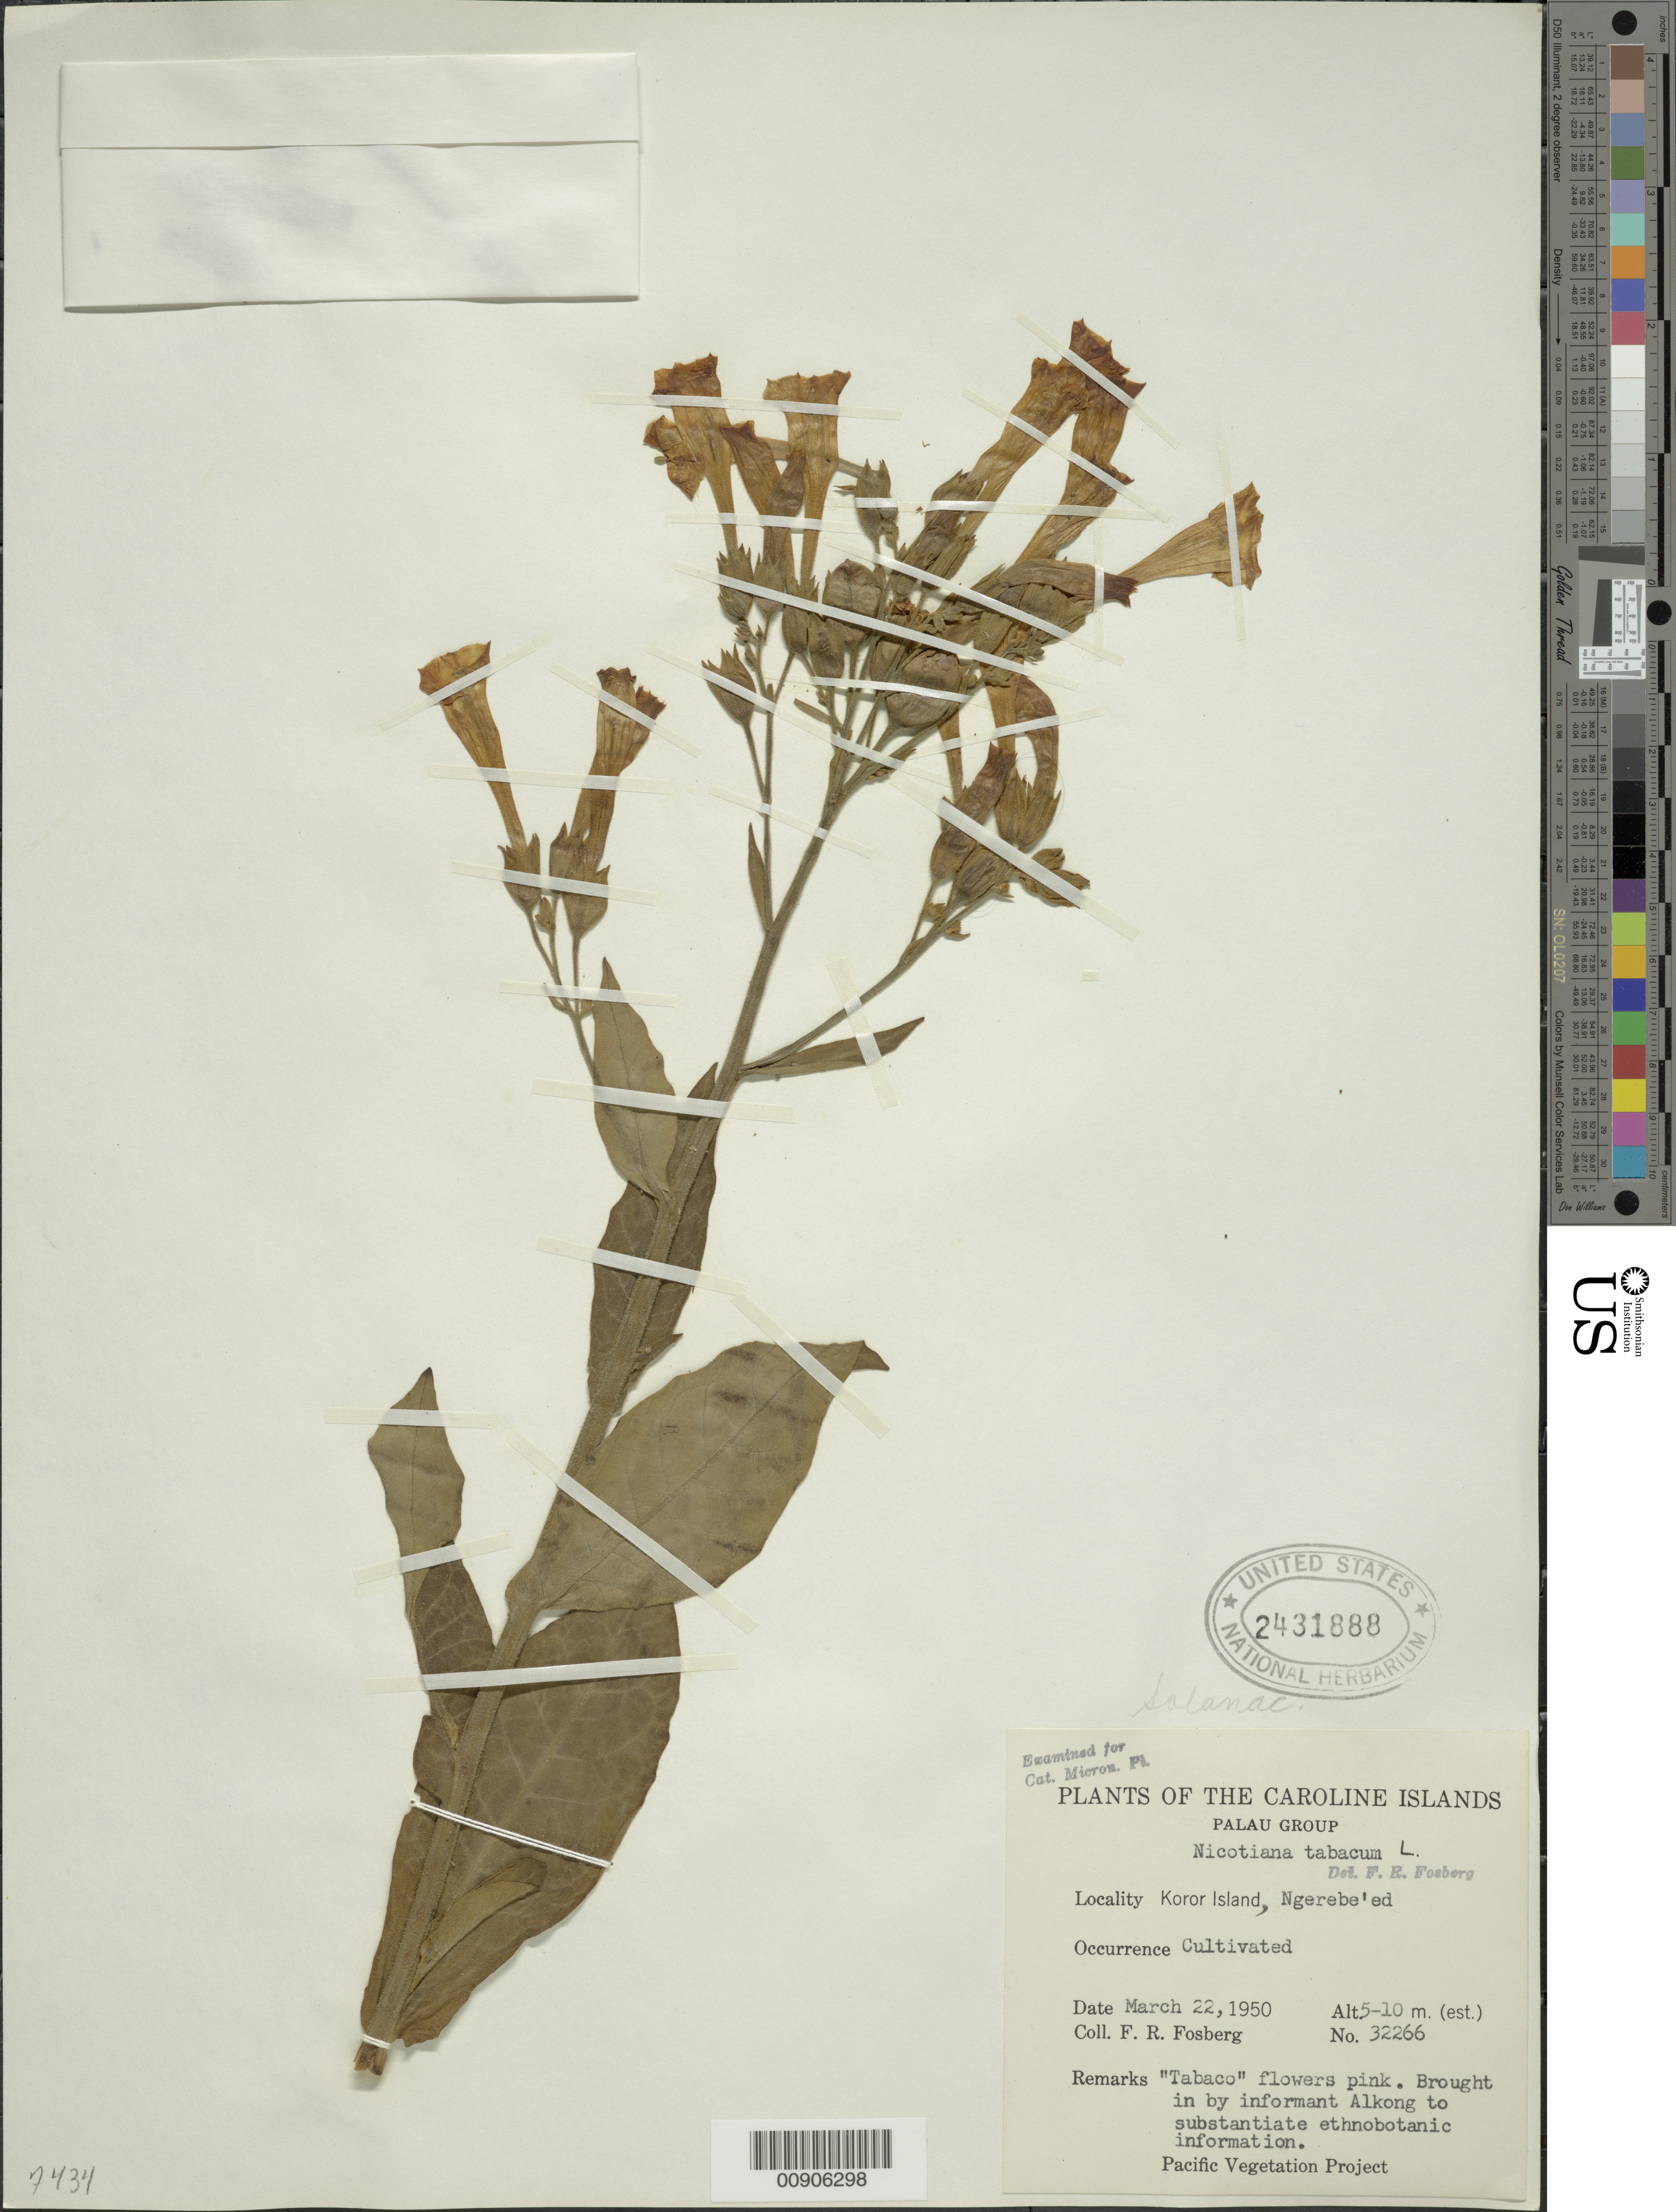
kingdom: Plantae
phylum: Tracheophyta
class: Magnoliopsida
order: Solanales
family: Solanaceae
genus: Nicotiana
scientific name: Nicotiana tabacum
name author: L.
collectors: F. R. Fosberg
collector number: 32266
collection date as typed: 22 Mar 1950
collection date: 1950-03-22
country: Palau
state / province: Koror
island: Oreor [Koror]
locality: Koror Island, Ngerebe'ed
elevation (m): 5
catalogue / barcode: US 2431888